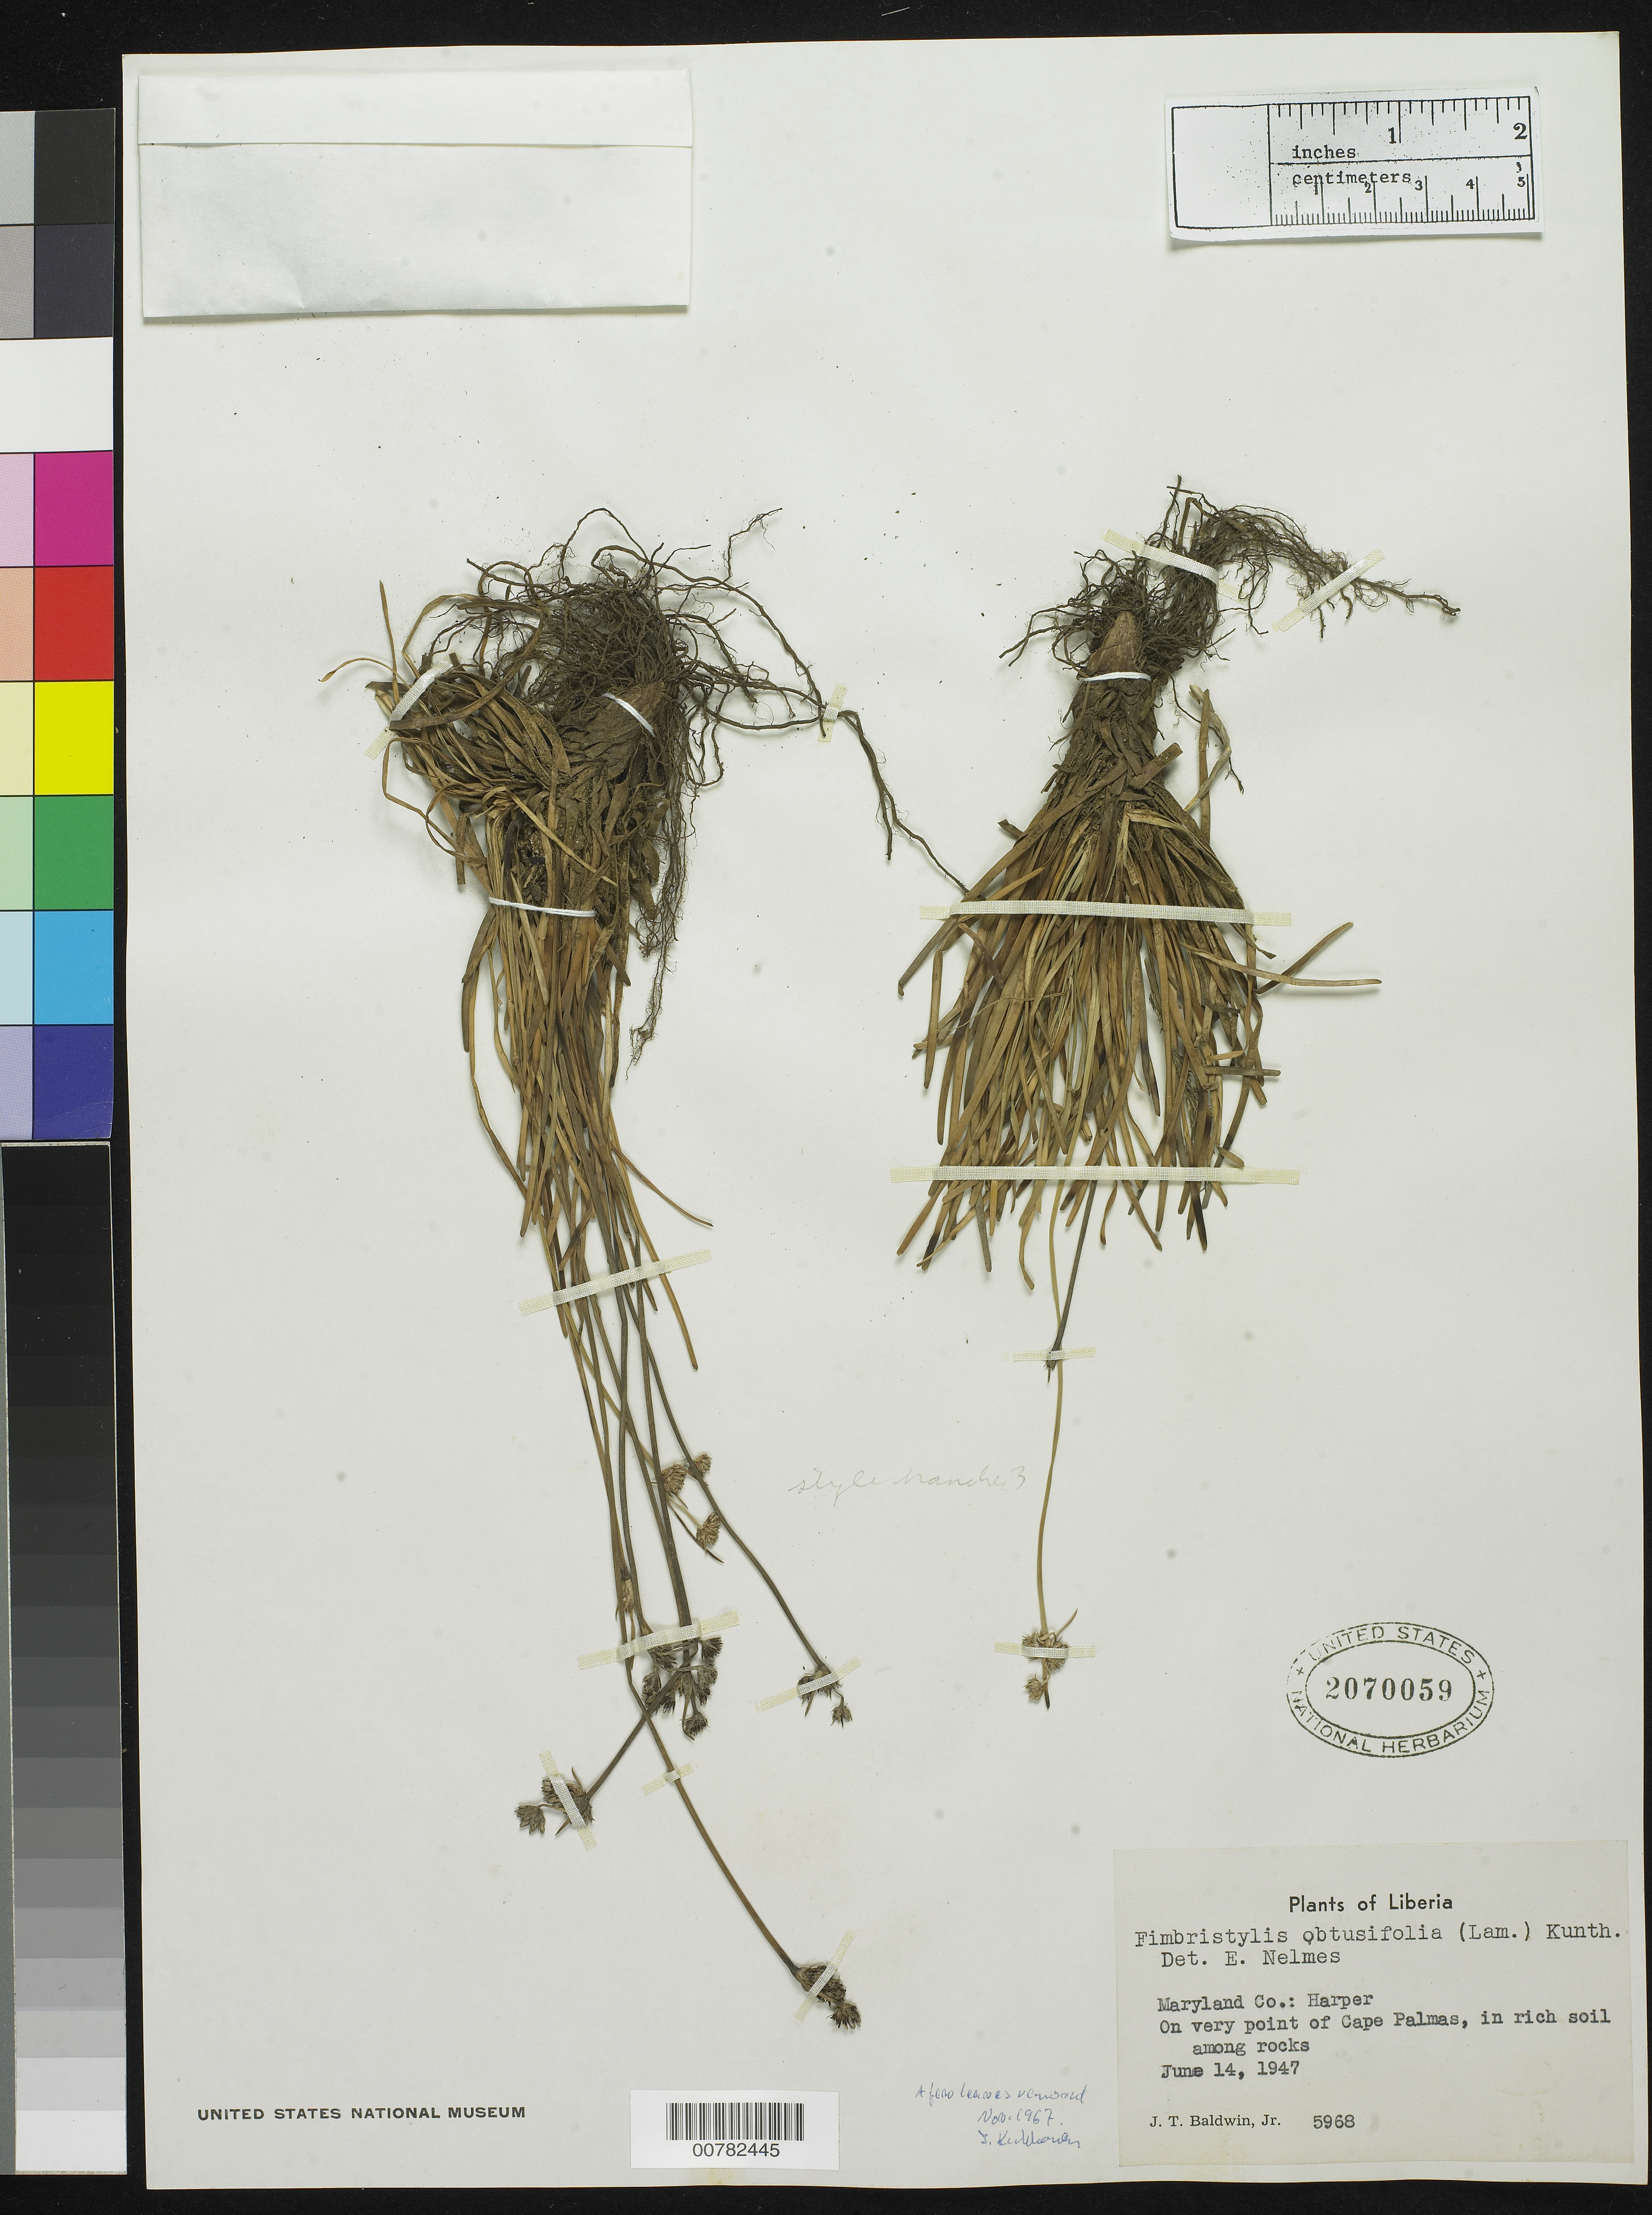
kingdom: Plantae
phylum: Tracheophyta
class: Liliopsida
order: Poales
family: Cyperaceae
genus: Fimbristylis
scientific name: Fimbristylis cymosa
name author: R. Br.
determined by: Strong, Mark T., (BOT), Smithsonian Institution - National Museum of Natural History (UNITED STATES)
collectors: J. T. Baldwin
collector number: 5968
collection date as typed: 14 Jun 1947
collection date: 1947-06-14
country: Liberia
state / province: Maryland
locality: Harper; on very point of Cape Palmas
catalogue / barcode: US 2070059